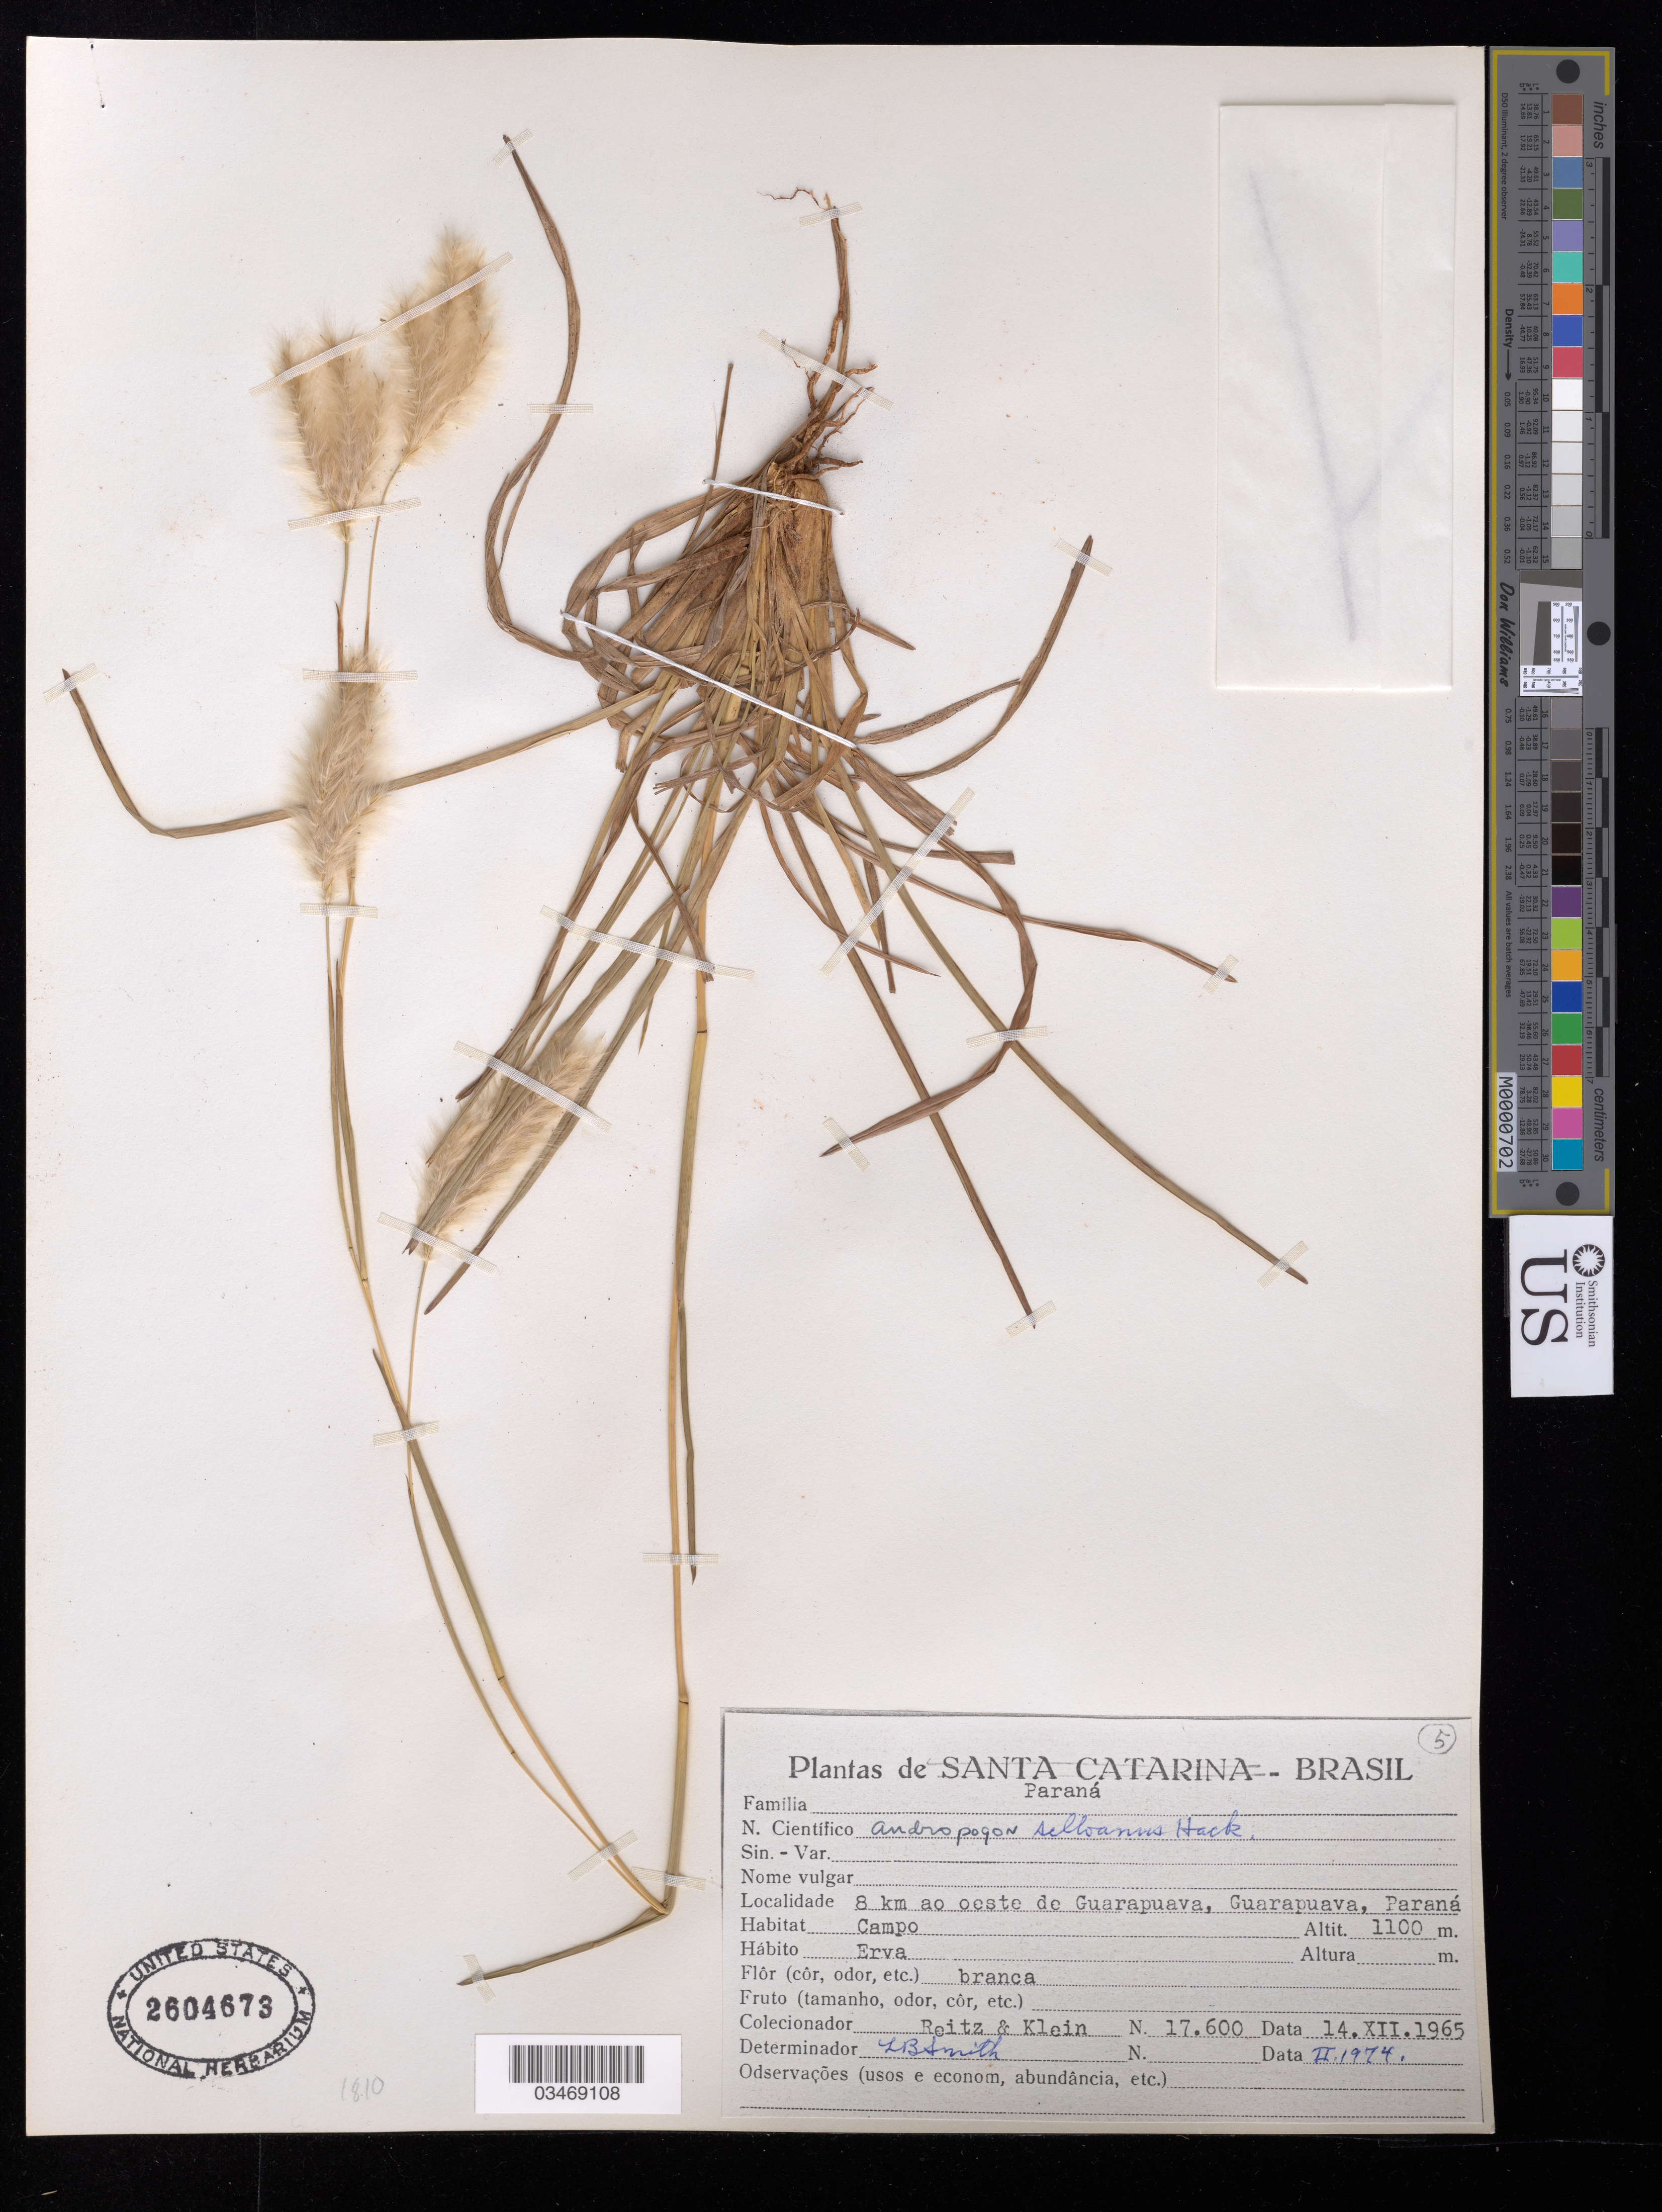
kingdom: Plantae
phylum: Tracheophyta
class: Liliopsida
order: Poales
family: Poaceae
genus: Andropogon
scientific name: Andropogon selloanus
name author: (Hack.) Hack.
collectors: Reitz & Klein, --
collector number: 17600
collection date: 1965-12-14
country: Brazil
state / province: Paraná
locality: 8 km ao oeste de Guarapuava, Guarapuava, Parana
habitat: Erva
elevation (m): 1100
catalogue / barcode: US 2604673